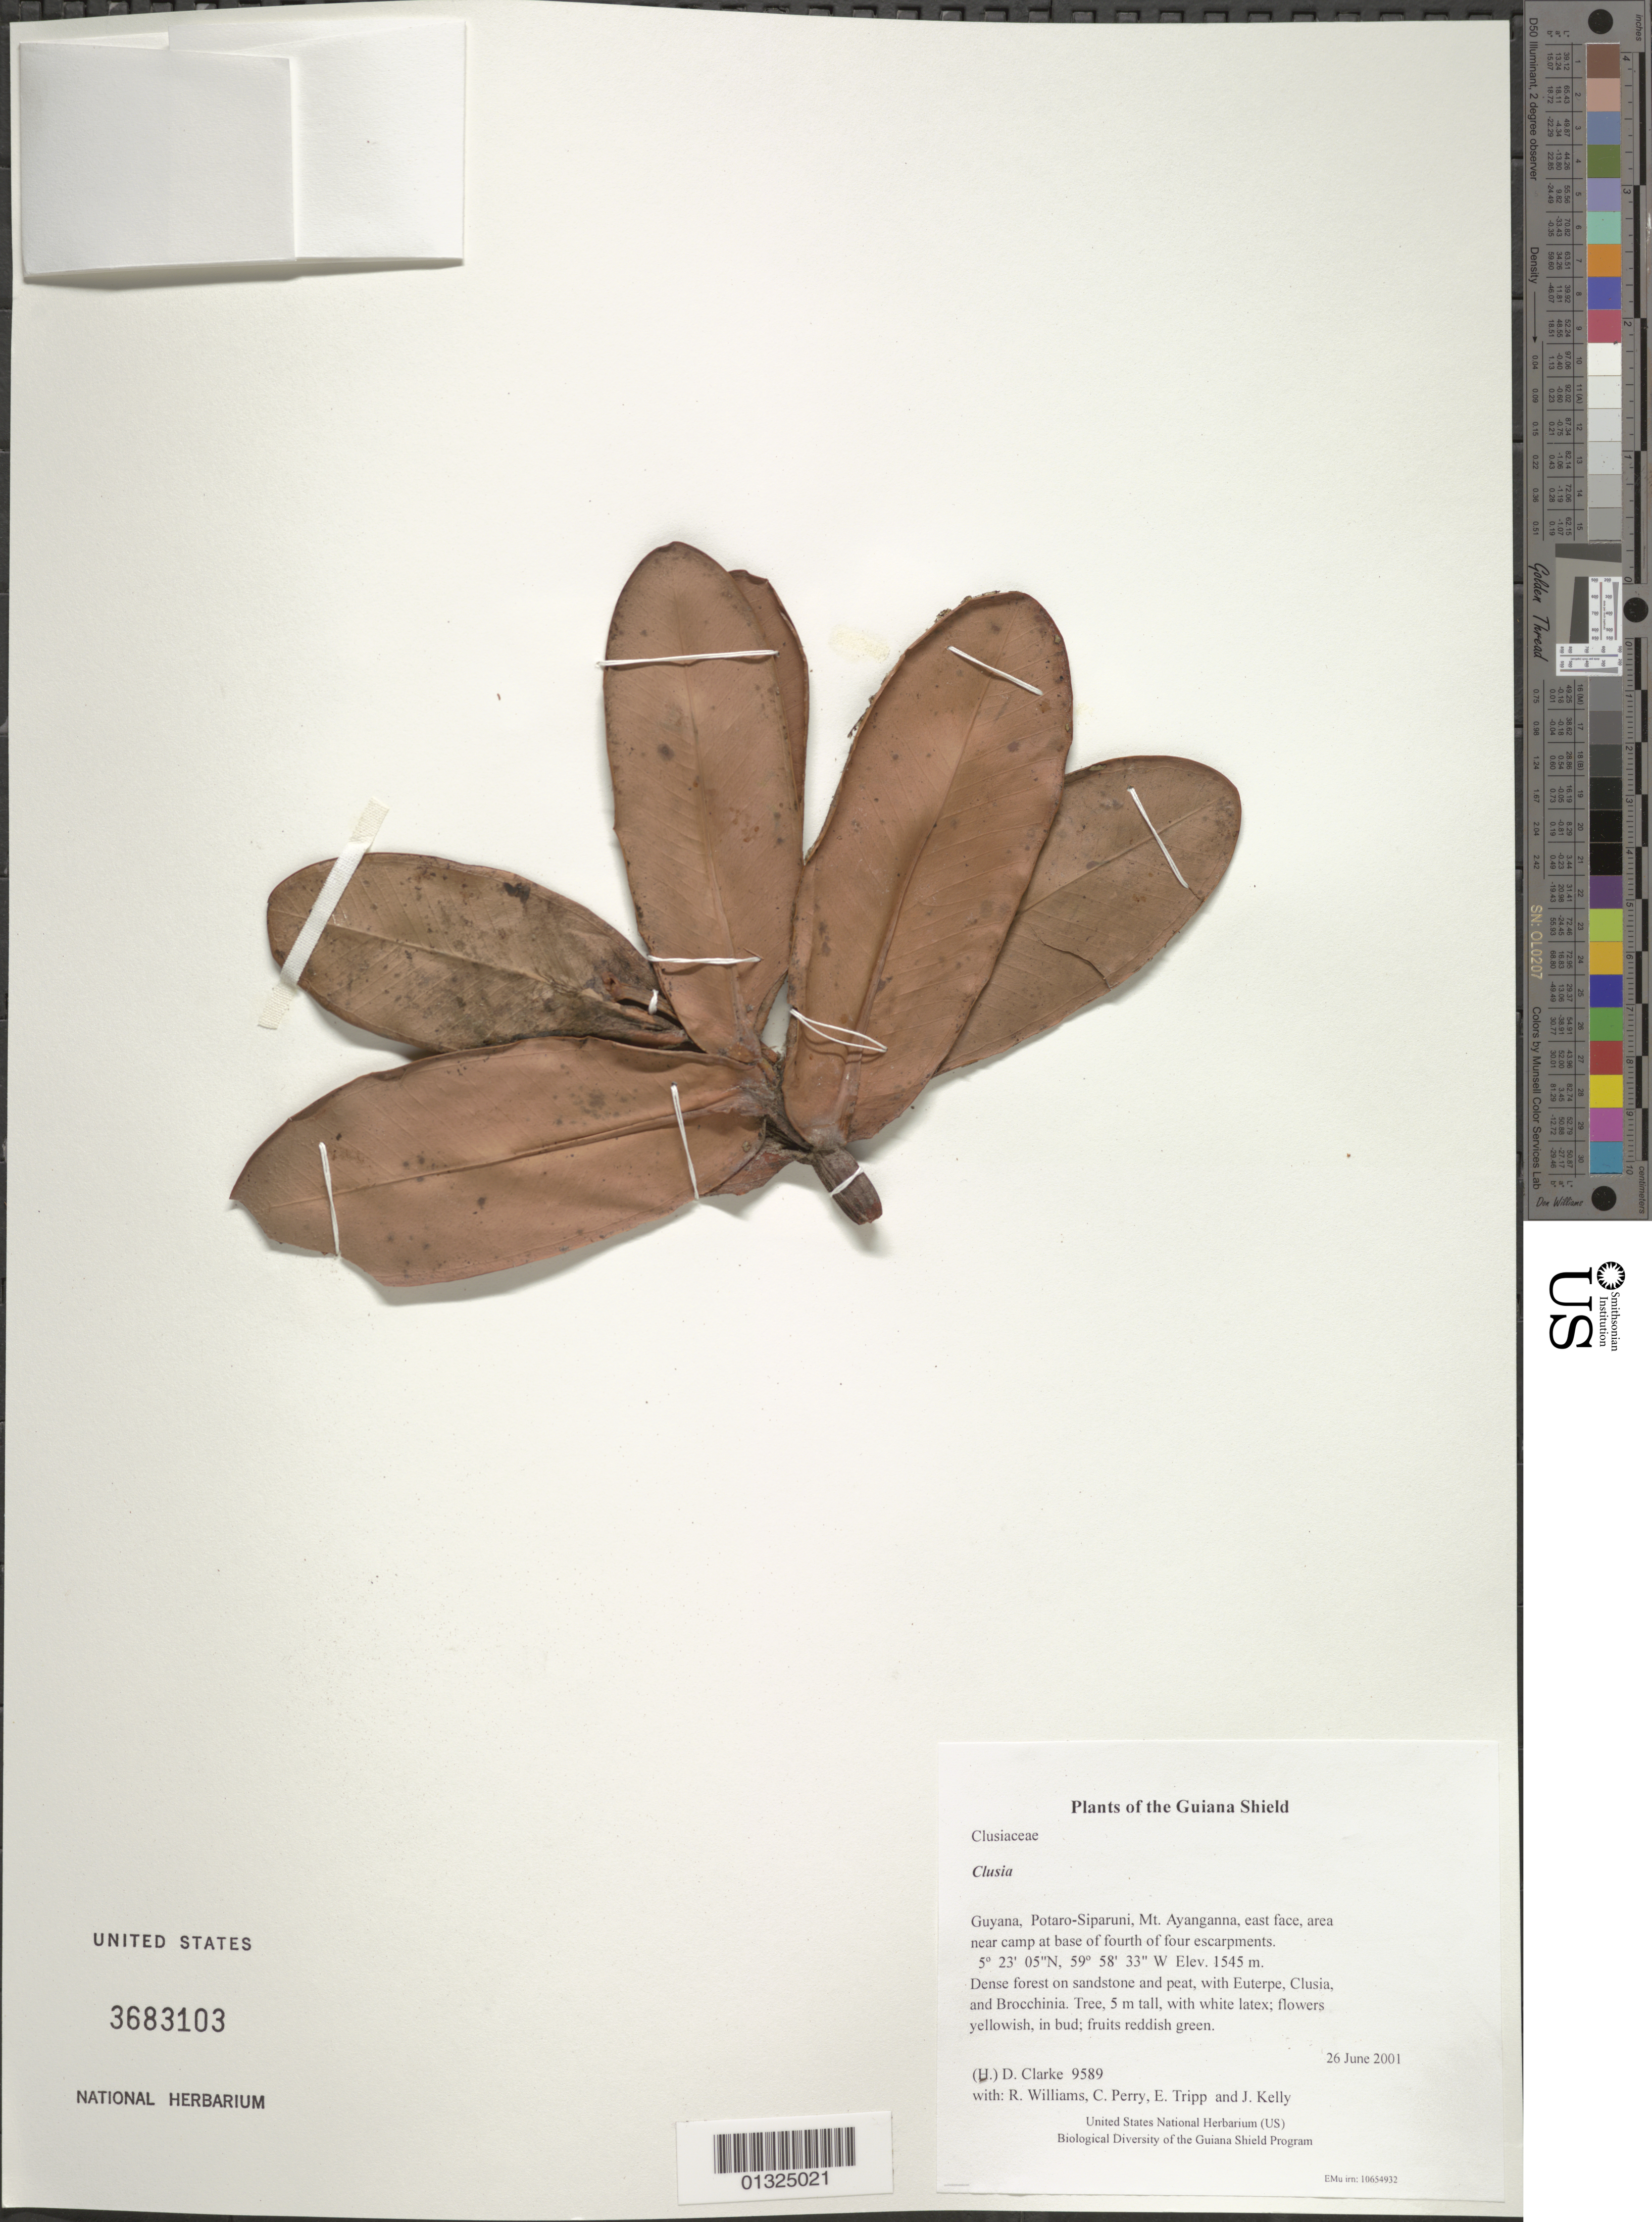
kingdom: Plantae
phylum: Tracheophyta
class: Magnoliopsida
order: Malpighiales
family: Clusiaceae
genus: Clusia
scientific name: Clusia sp.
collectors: H. D. Clarke, R. Williams, C. Perry, E. Tripp & J. Kelly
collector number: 9589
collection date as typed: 26 June 2001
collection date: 2001-06-26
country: Guyana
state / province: Potaro-Siparuni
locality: Mt. Ayanganna, east face, area near camp at base of fourth of four escarpments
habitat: Dense forest on sandstone and peat, with Euterpe, Clusia, and Brocchinia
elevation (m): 1545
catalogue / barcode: US 3683103